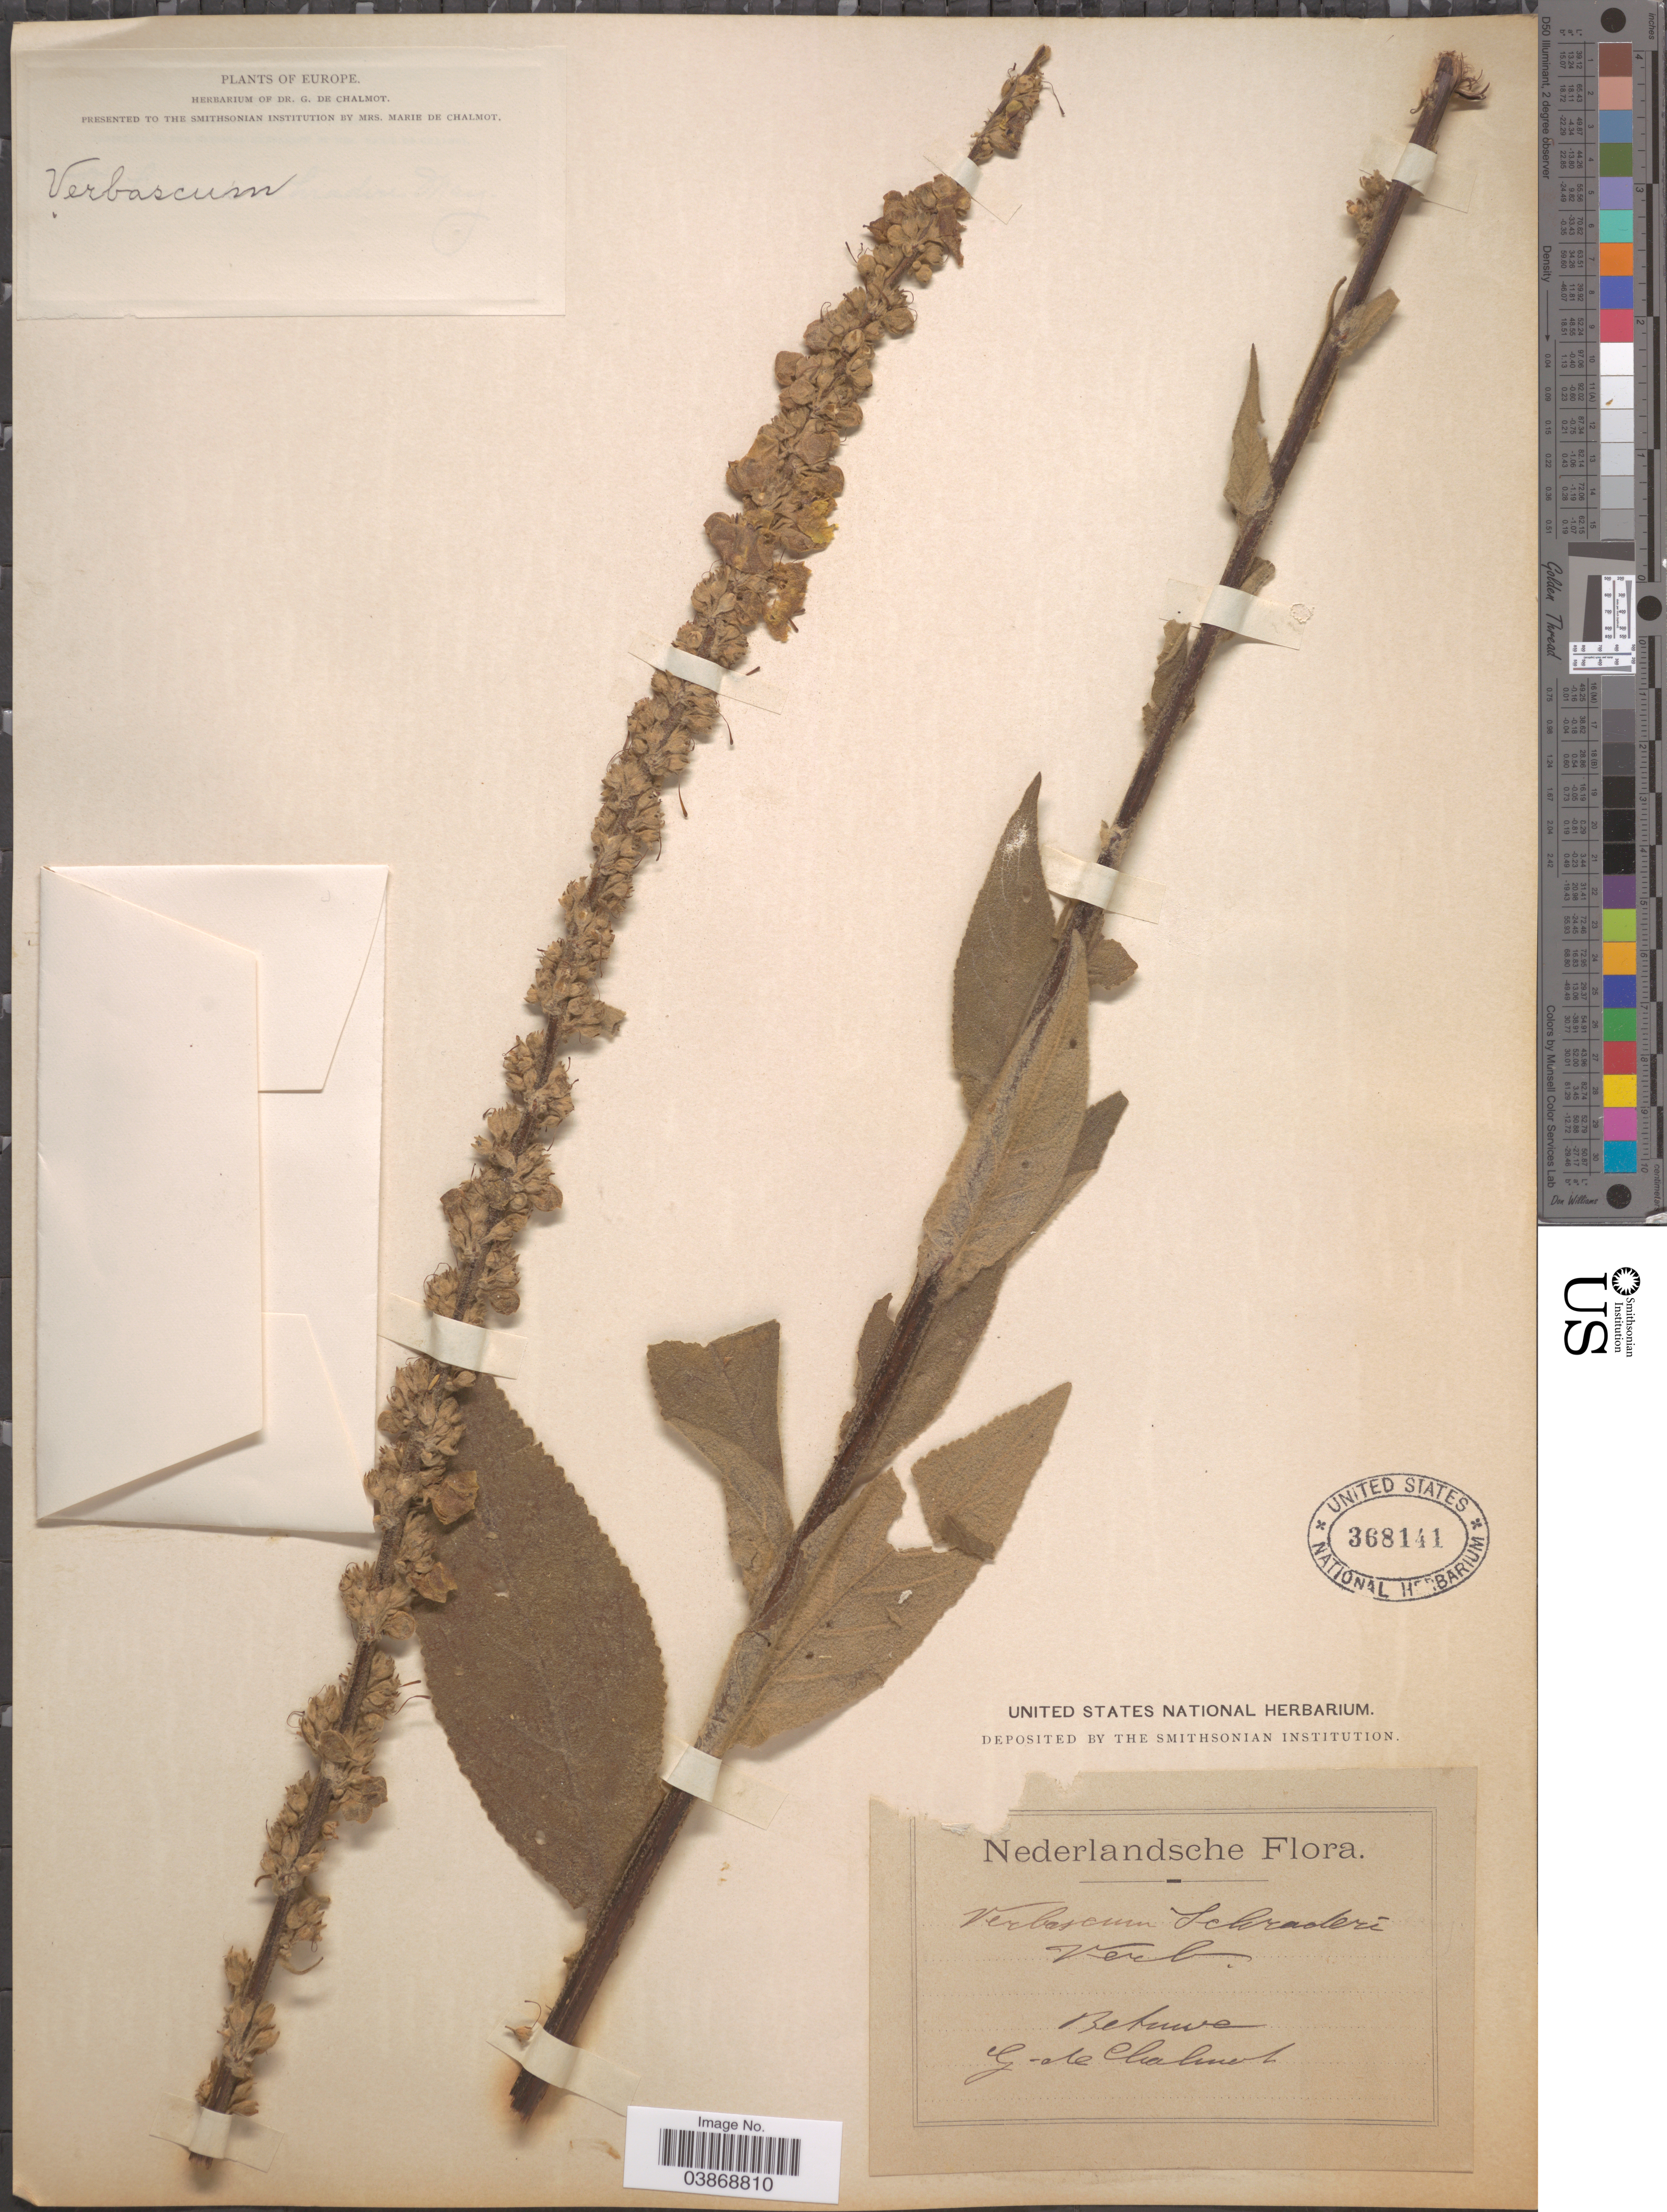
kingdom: Plantae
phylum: Tracheophyta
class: Magnoliopsida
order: Lamiales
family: Scrophulariaceae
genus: Verbascum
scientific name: Verbascum schraderi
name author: G. Mey.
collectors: G. de Chalmot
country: Netherlands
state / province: Gelderland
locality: Nederlandsche. Betuwe.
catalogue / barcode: US 368141